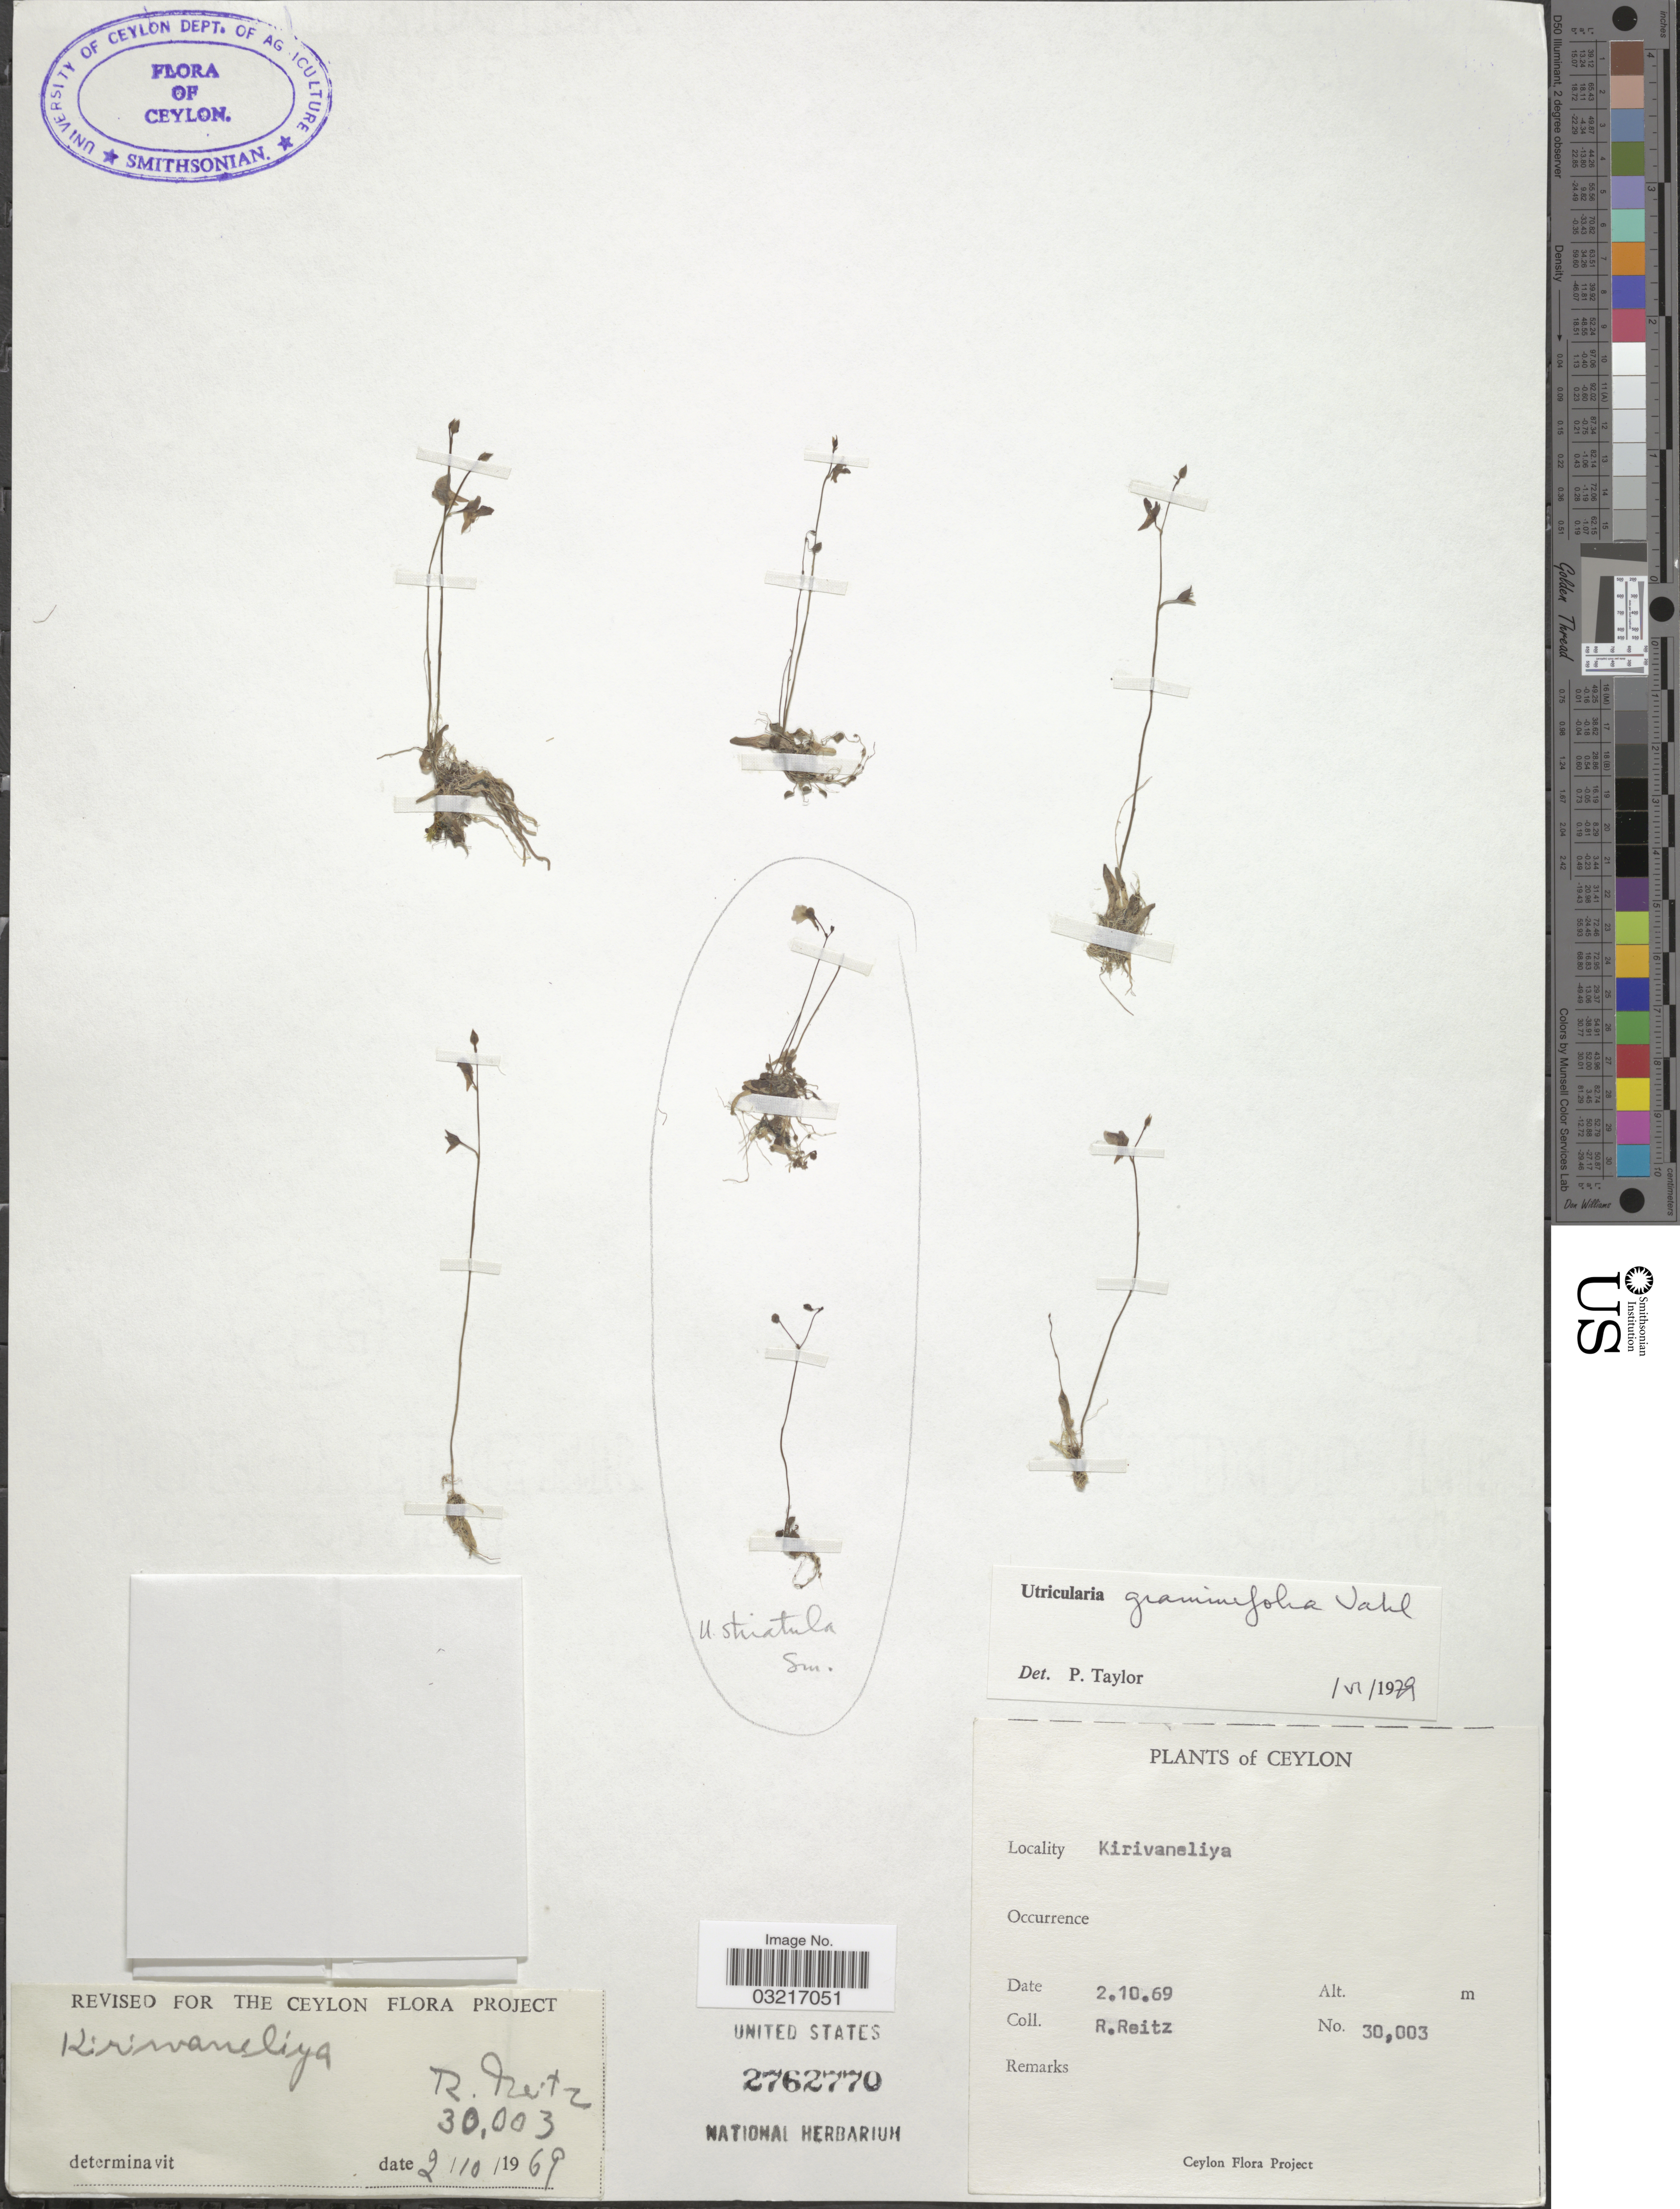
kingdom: Plantae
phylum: Tracheophyta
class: Magnoliopsida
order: Lamiales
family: Lentibulariaceae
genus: Utricularia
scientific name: Utricularia graminifolia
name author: Vahl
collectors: R. Reitz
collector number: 30003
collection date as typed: Transcribed d/m/y: 2/10/69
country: Sri Lanka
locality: Ceylon, Kirivaneliya.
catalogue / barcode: US 2762770